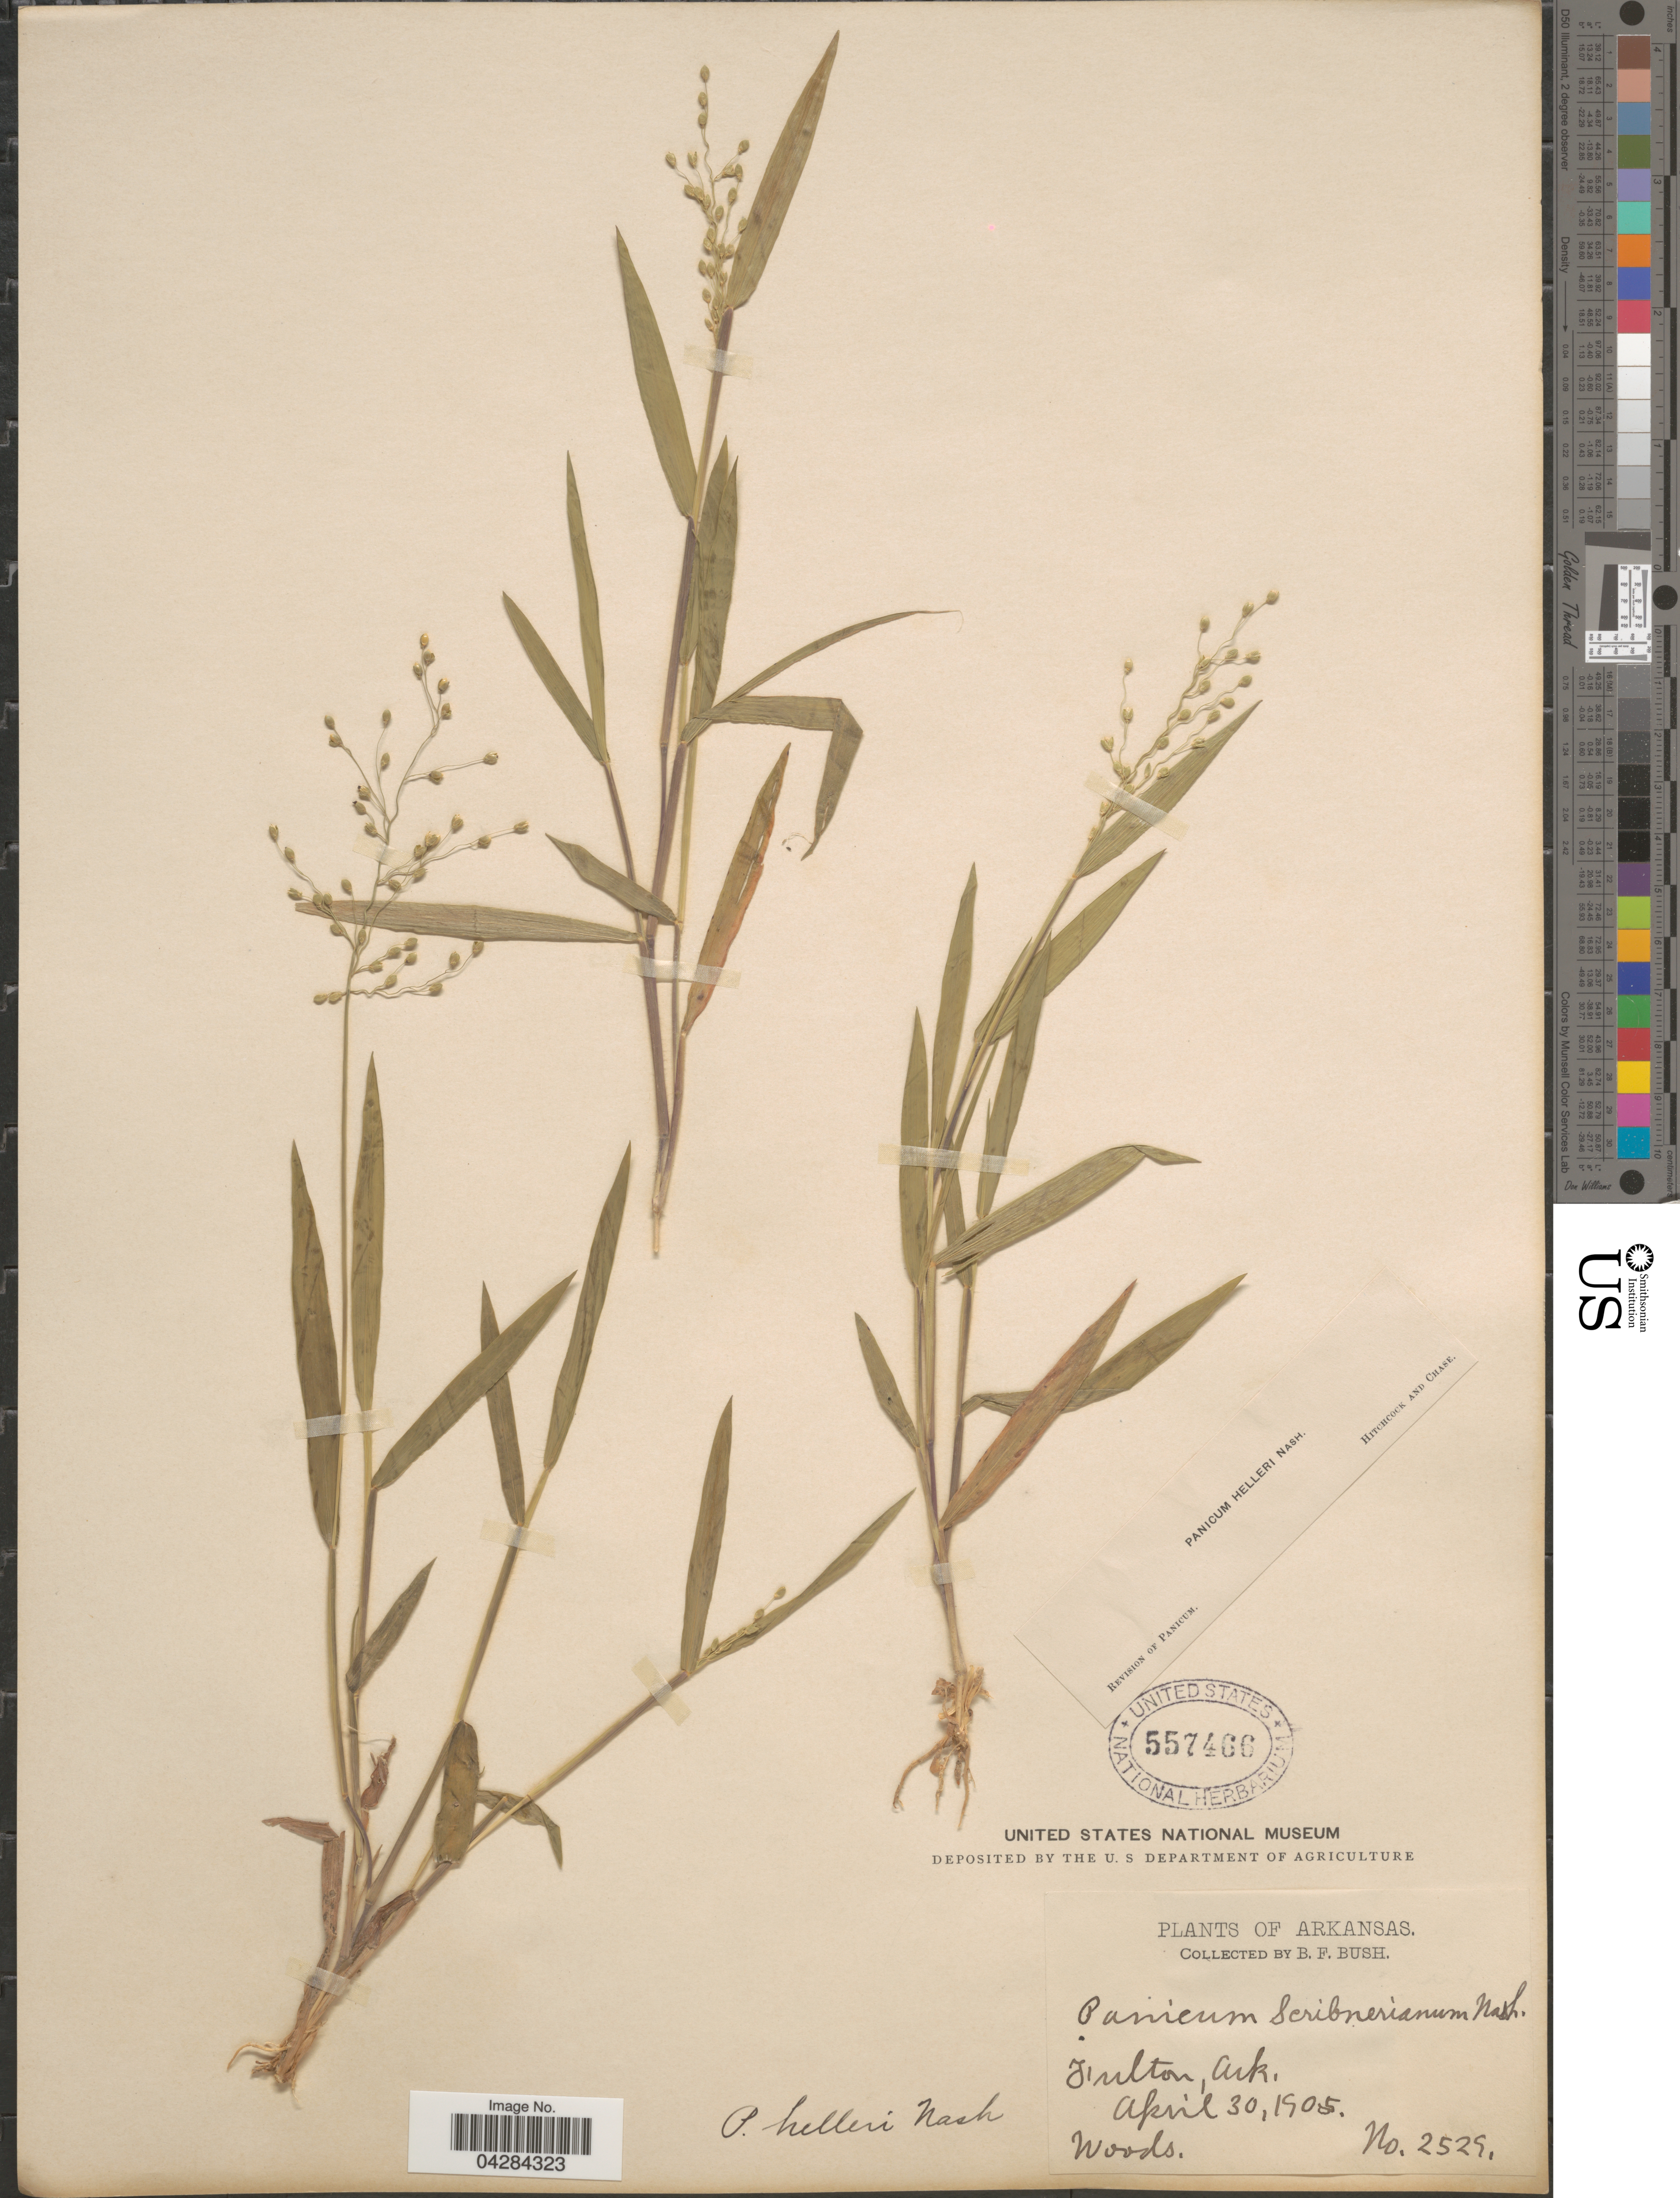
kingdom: Plantae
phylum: Tracheophyta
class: Liliopsida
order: Poales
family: Poaceae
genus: Dichanthelium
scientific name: Dichanthelium oligosanthes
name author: (Schult.) Gould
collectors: B. F. Bush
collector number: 2529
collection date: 1905-04-30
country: United States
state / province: Arkansas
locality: Fulton. Woods.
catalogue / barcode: US 557466